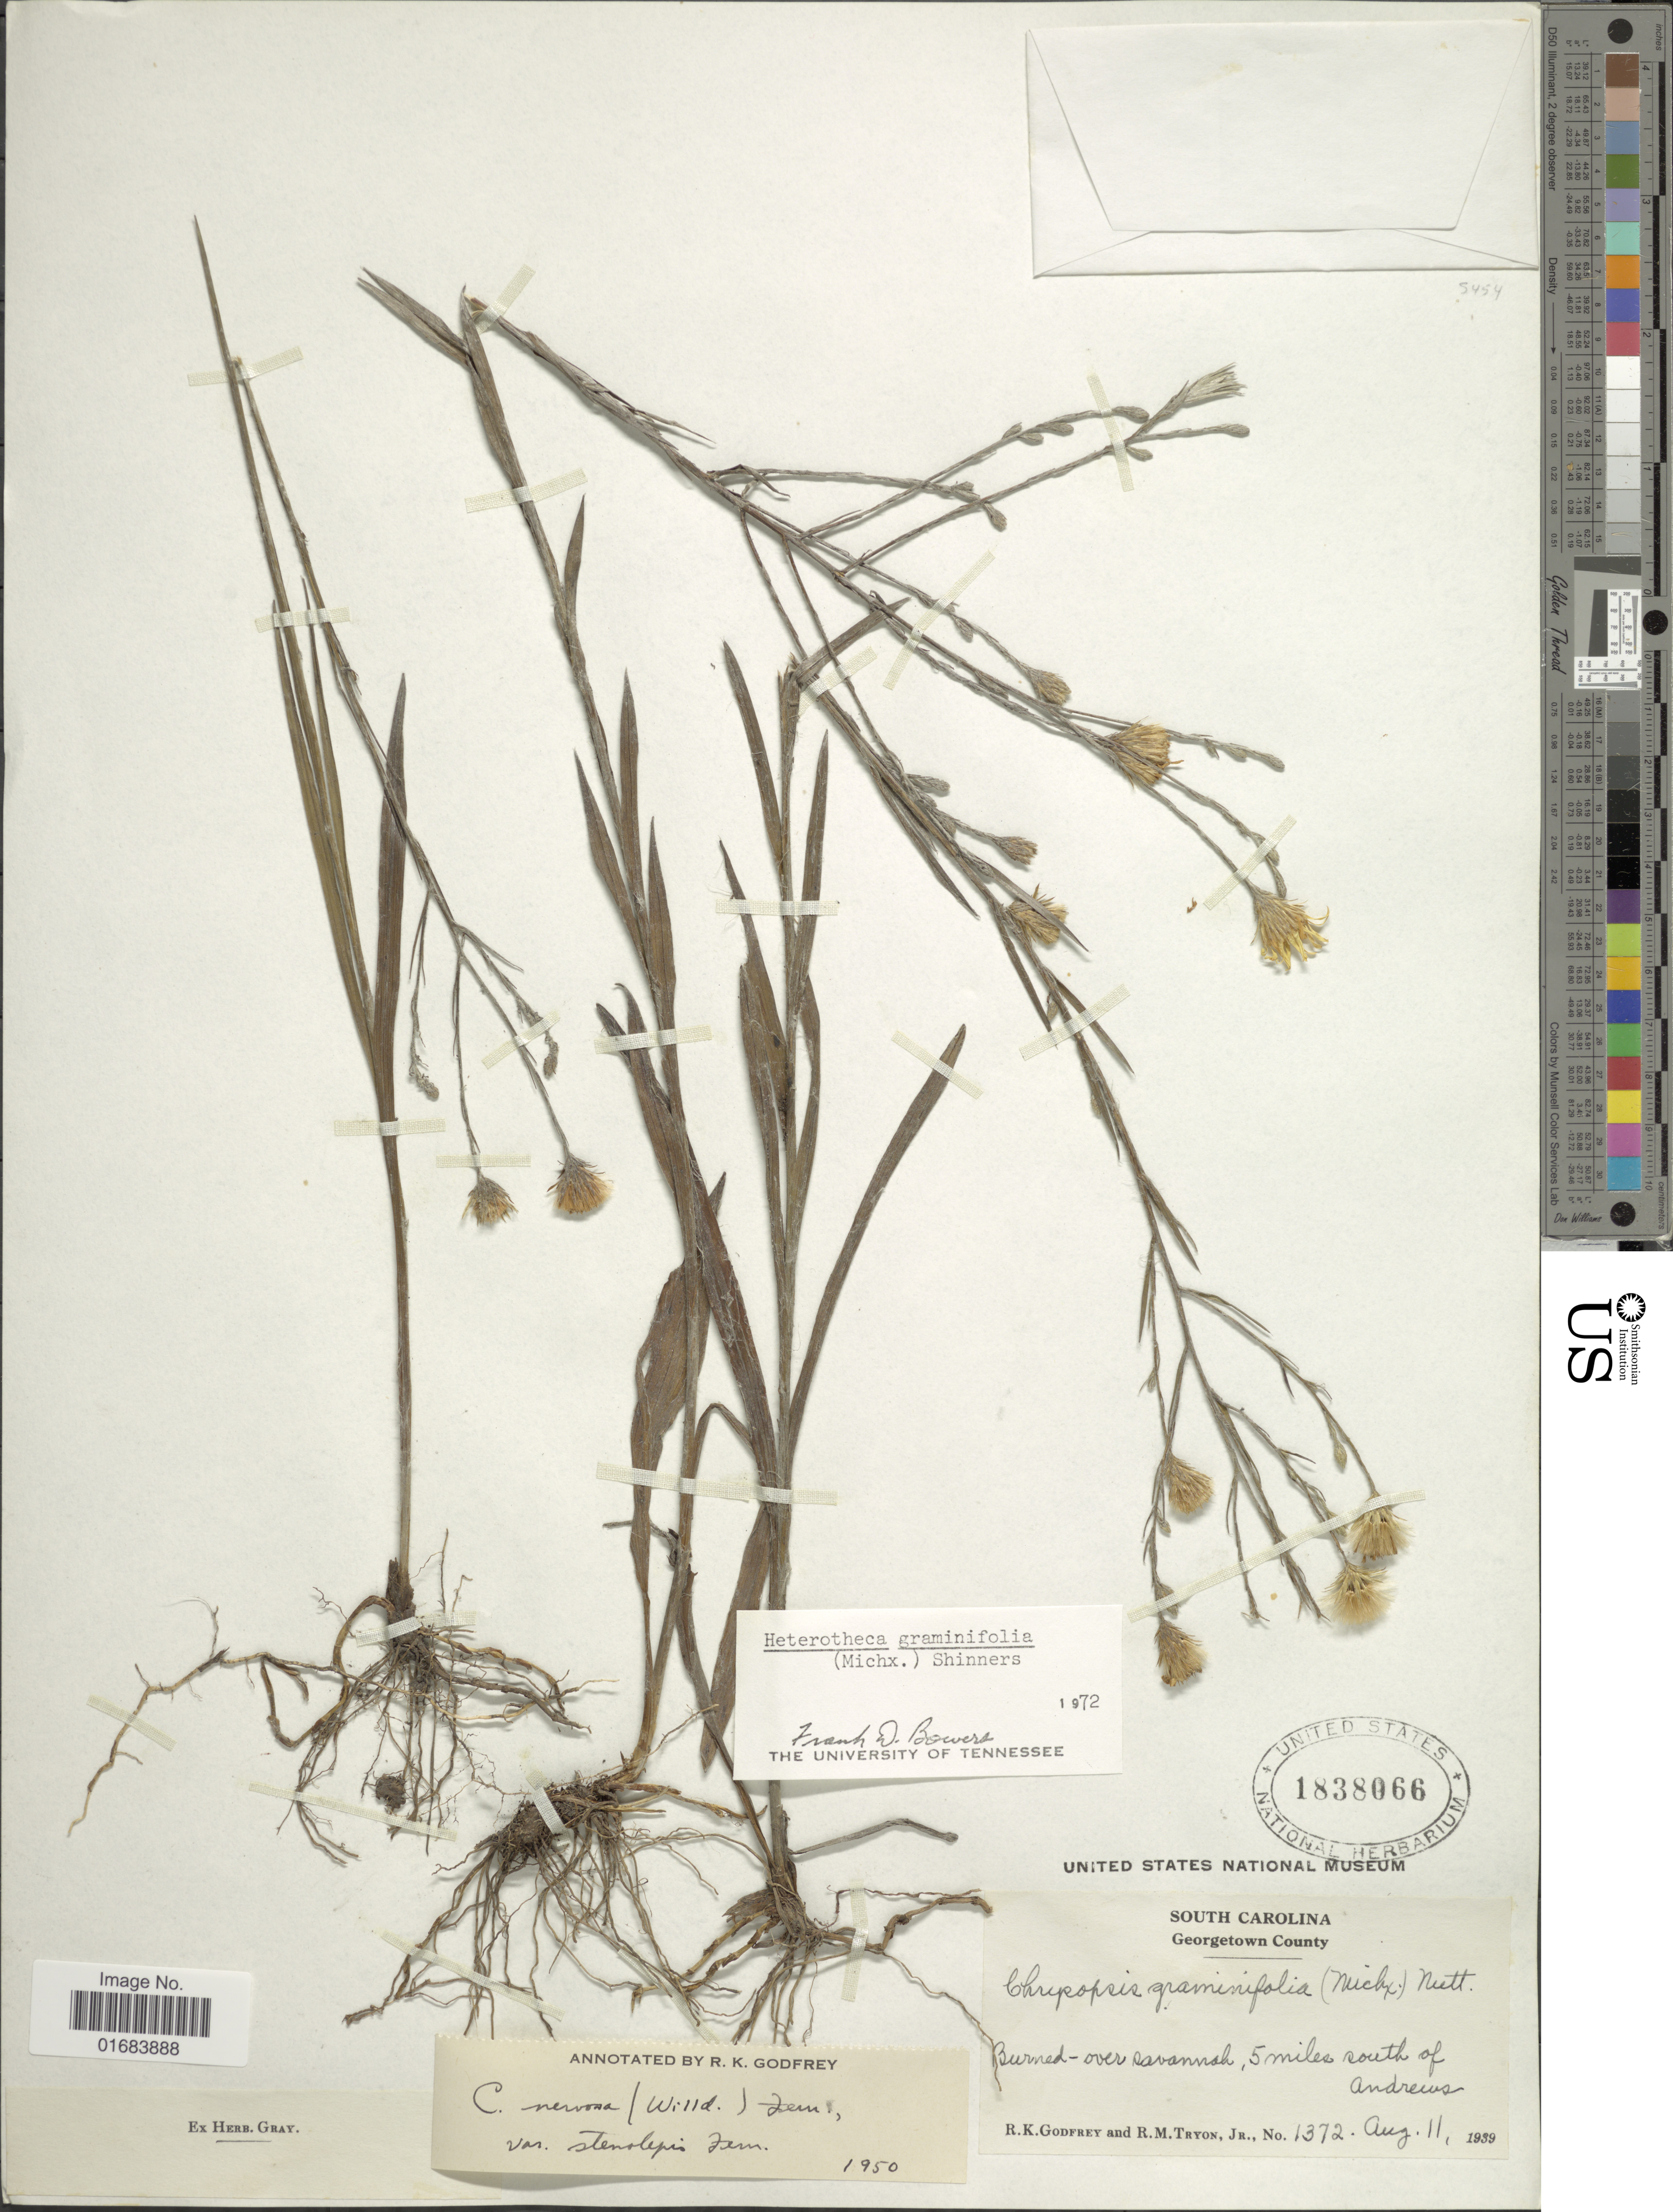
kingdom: Plantae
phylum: Tracheophyta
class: Magnoliopsida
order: Asterales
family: Asteraceae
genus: Pityopsis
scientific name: Pityopsis graminifolia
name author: (Michx.) Nutt.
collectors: R. K. Godfrey & R. M. Tryon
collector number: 1372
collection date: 1939-08-11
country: United States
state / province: South Carolina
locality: Georgetwon County, 5 miles south of Andrews.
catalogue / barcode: US 1838066